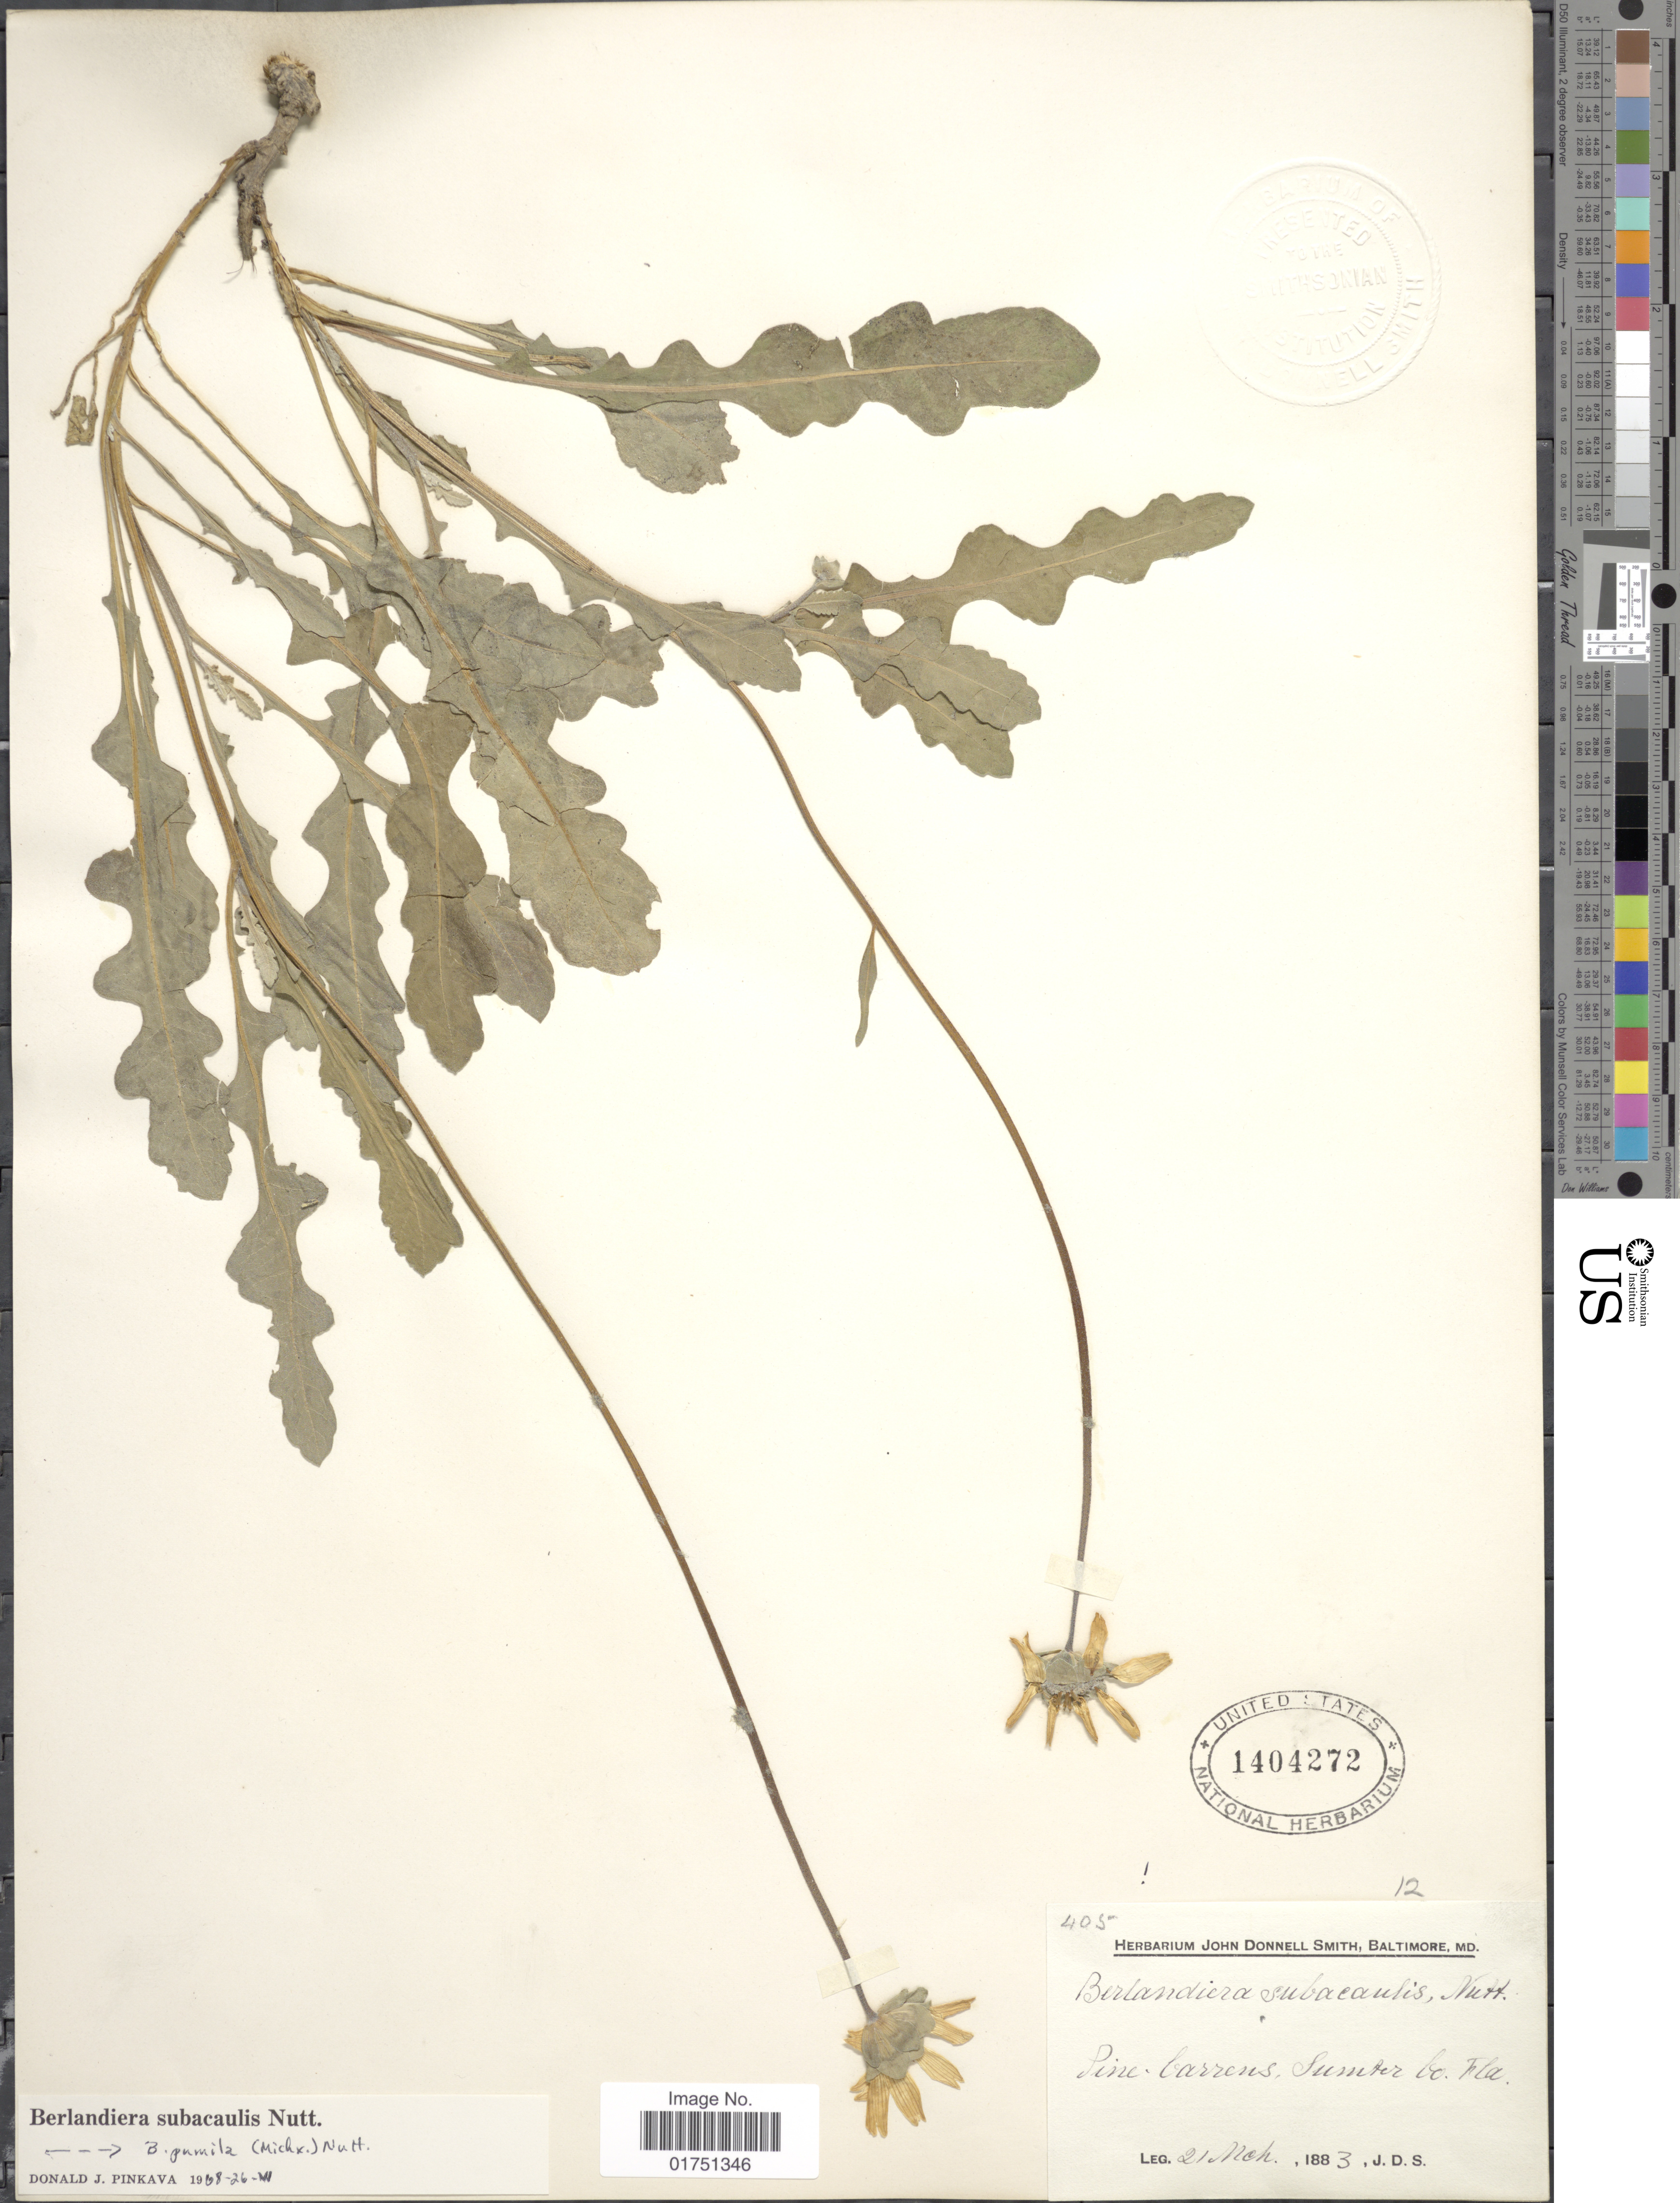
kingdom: Plantae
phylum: Tracheophyta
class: Magnoliopsida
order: Asterales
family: Asteraceae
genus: Berlandiera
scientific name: Berlandiera subacaulis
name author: Nutt.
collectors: J. Donnell Smith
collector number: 405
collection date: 1883-03-21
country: United States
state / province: Florida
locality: Pine-barrens, Sumter Co. Fla.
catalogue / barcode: US 1404272